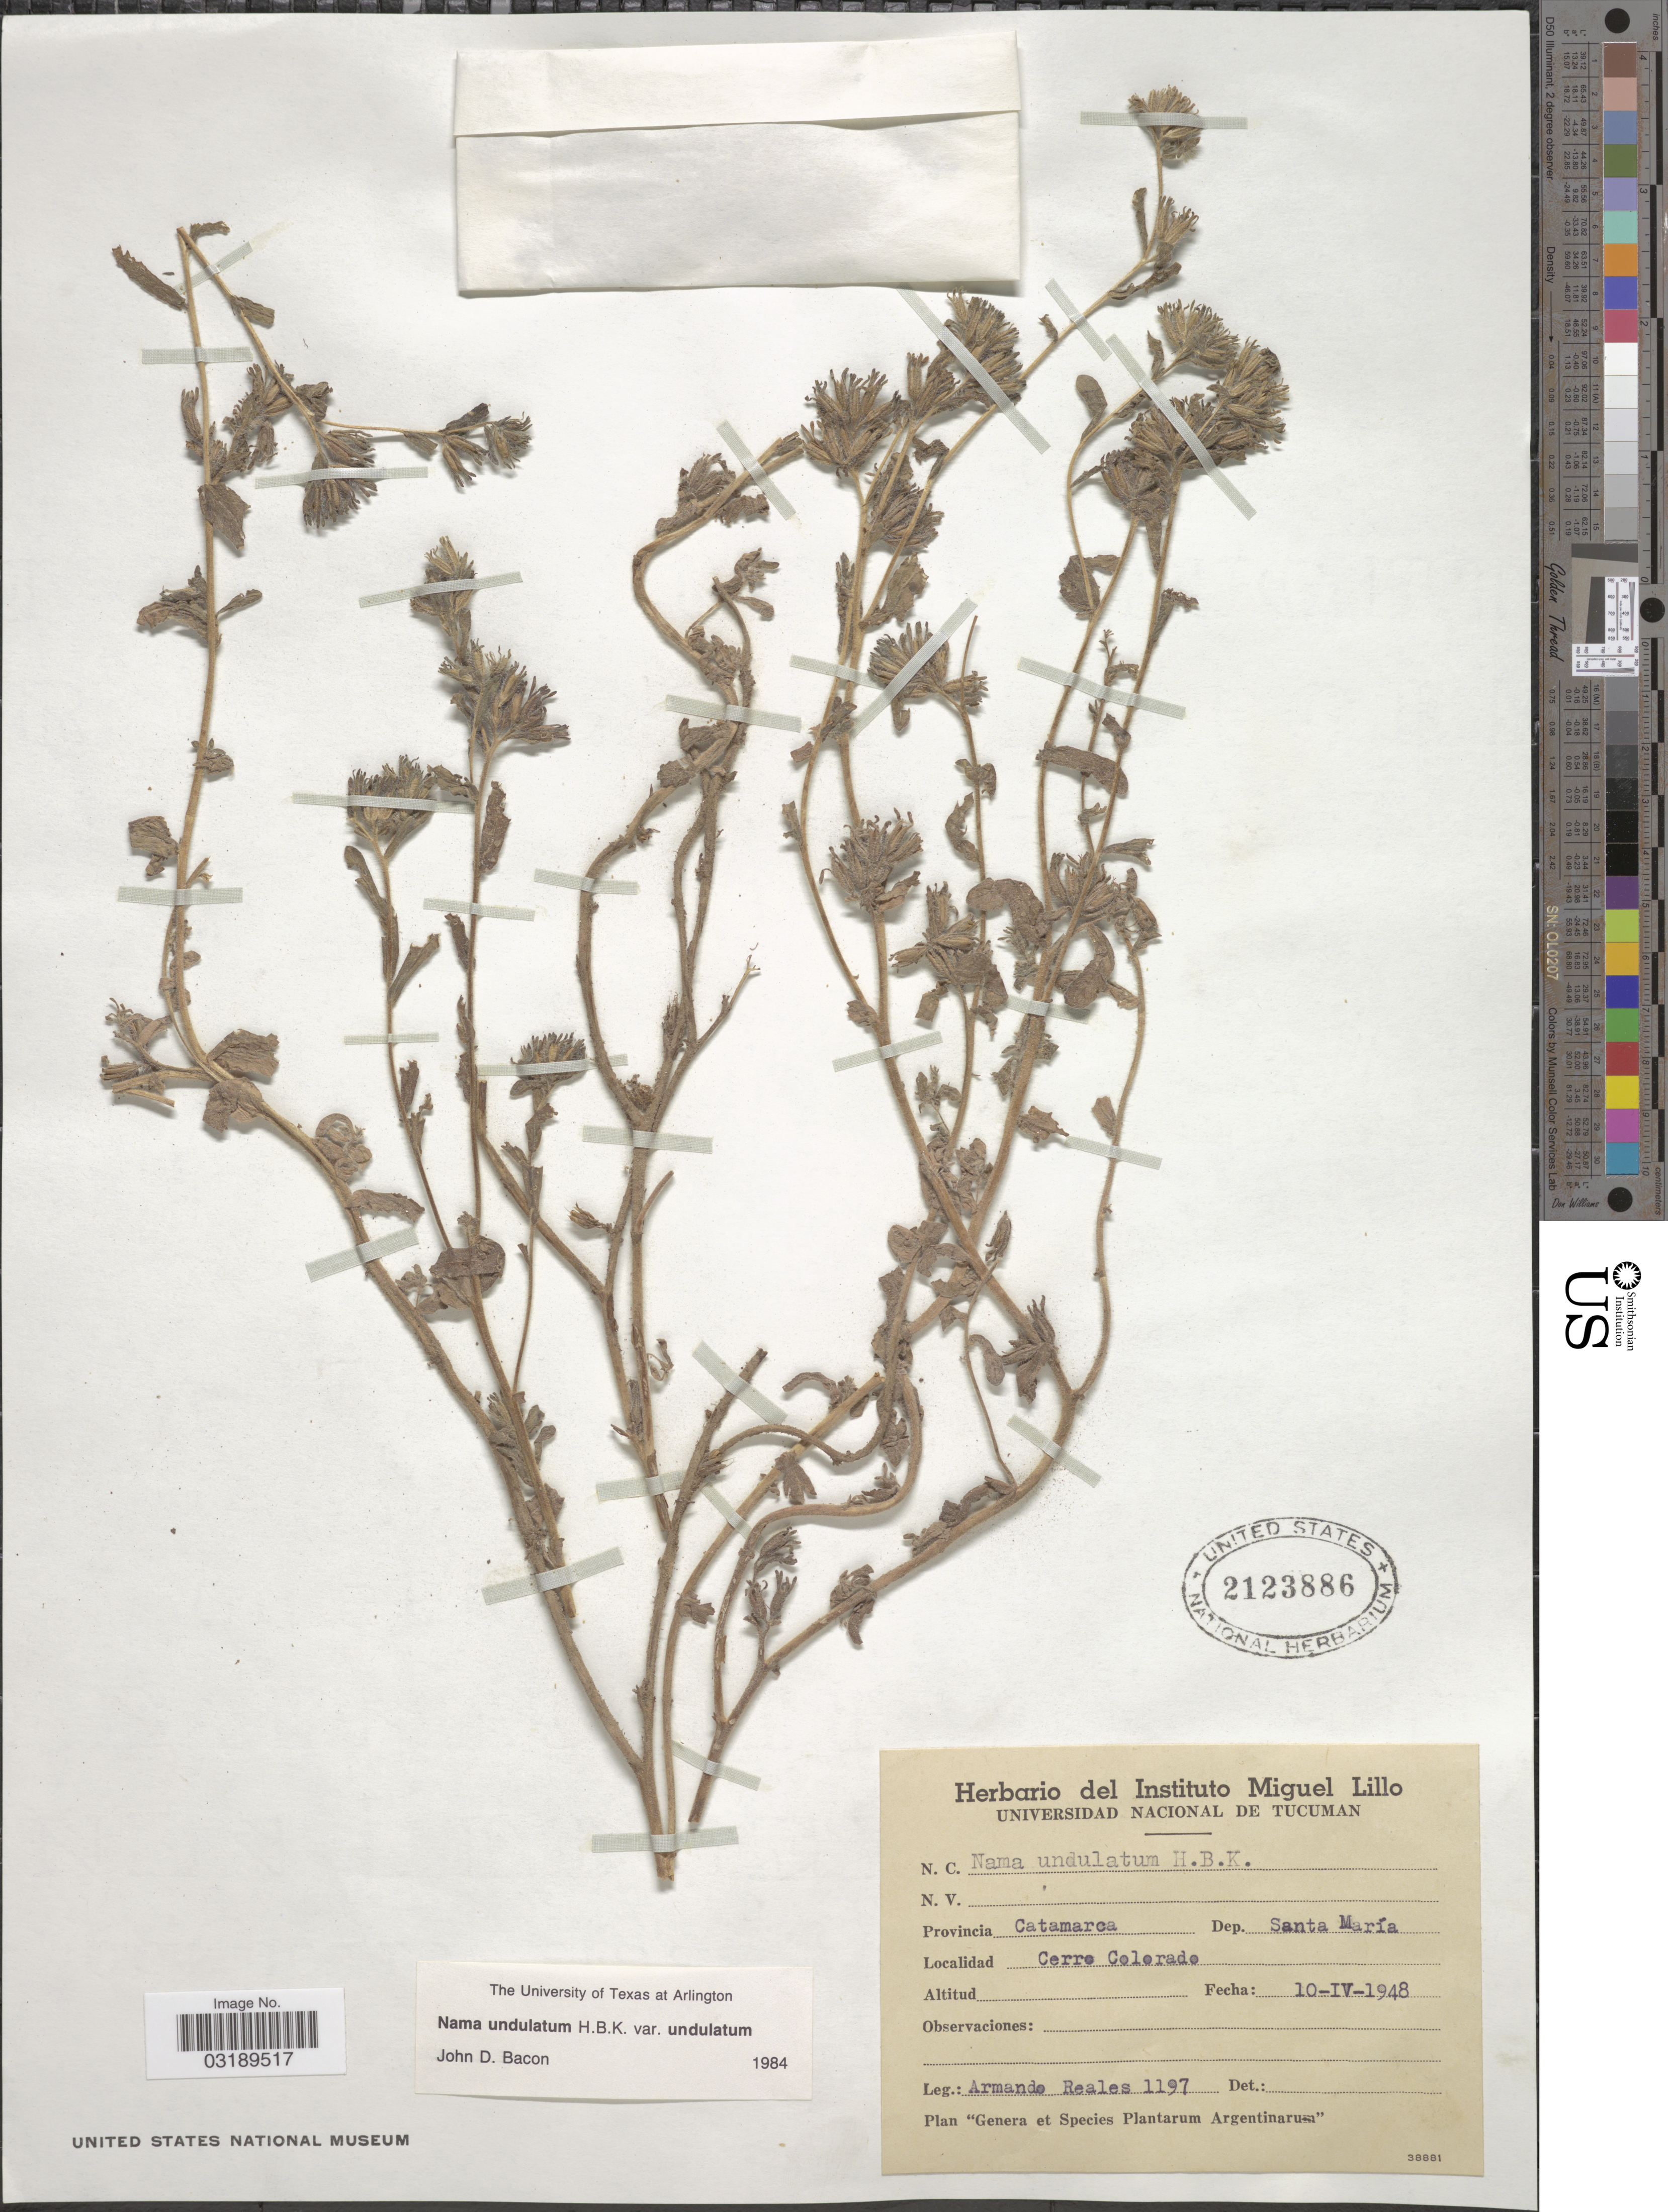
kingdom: Plantae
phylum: Tracheophyta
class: Magnoliopsida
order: Boraginales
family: Namaceae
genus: Nama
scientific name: Nama undulatum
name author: Kunth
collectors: A. Reales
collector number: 1197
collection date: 1948-04-10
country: Argentina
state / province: Catamarca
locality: Dep. Santa María. Cerro Colorado.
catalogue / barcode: US 2123886